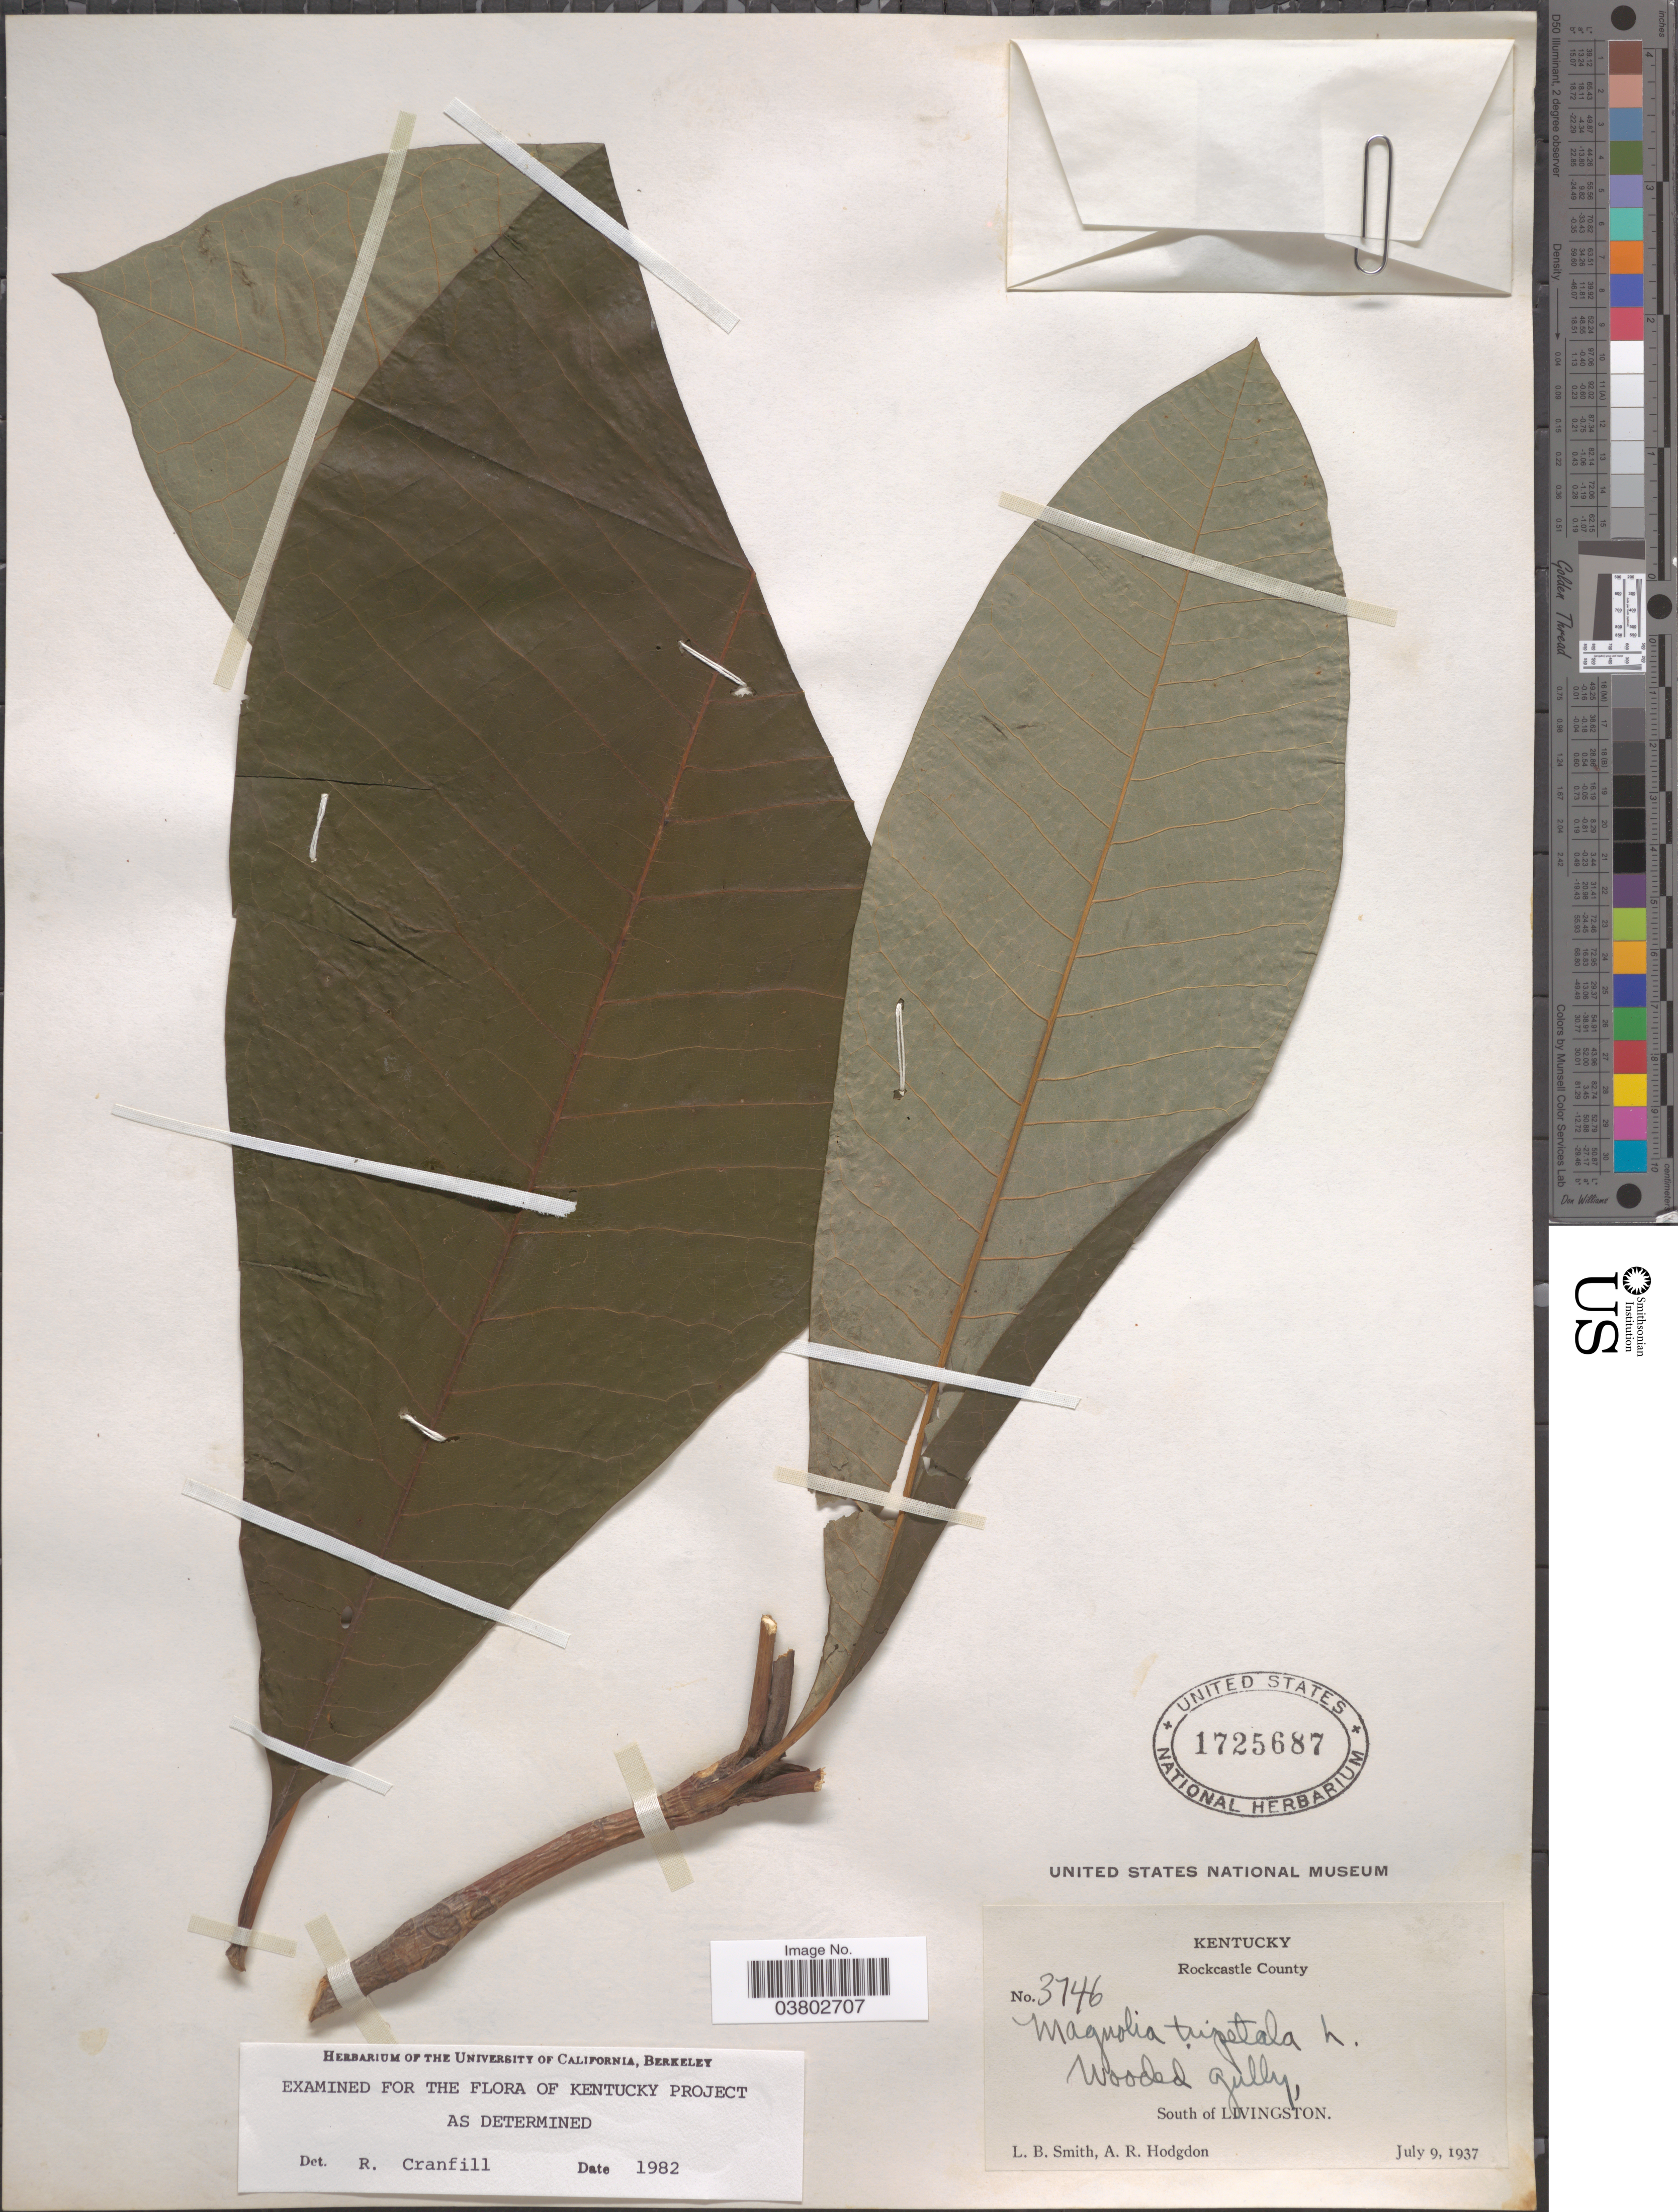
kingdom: Plantae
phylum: Tracheophyta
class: Magnoliopsida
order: Magnoliales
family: Magnoliaceae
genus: Magnolia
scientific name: Magnolia tripetala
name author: L.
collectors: L. Smith & A. R. Hodgdon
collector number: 3746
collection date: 1937-07-09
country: United States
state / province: Kentucky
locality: Rockcastle County. South of Livingston.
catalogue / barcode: US 1725687